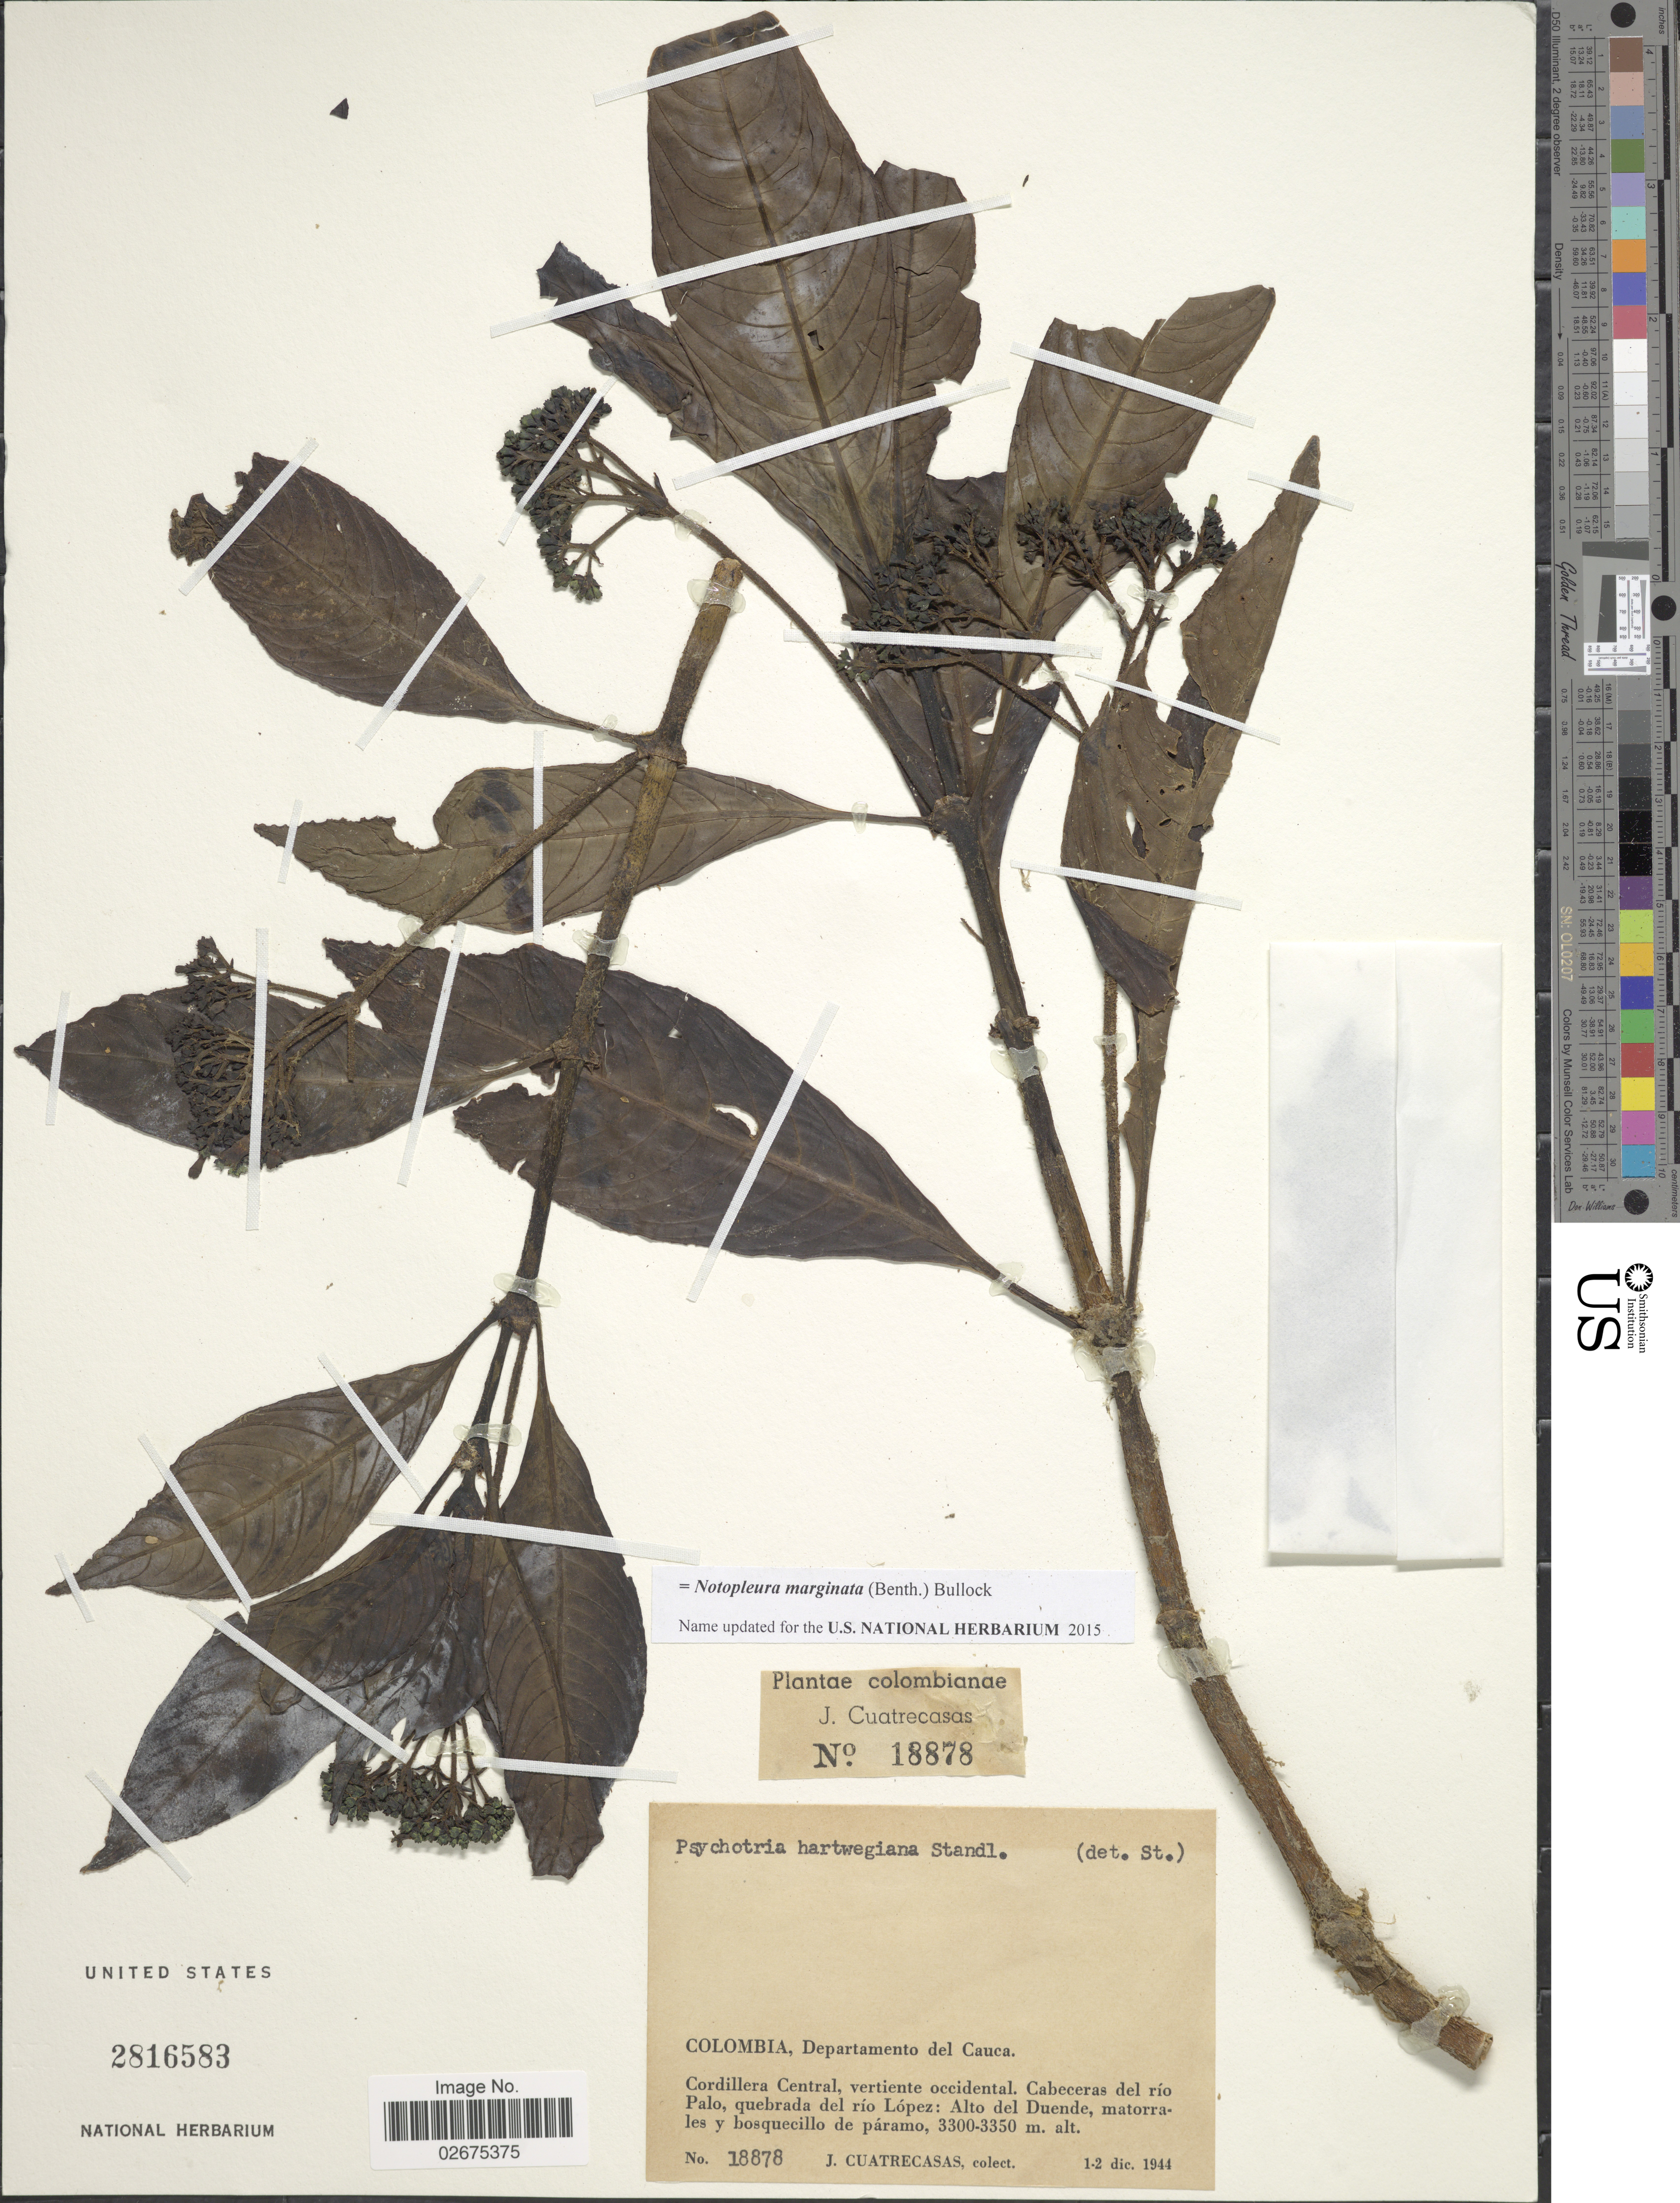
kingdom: Plantae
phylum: Tracheophyta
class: Magnoliopsida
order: Gentianales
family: Rubiaceae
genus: Notopleura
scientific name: Notopleura marginata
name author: (Benth.) Bullock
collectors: J. Cuatrecasas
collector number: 18878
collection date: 1944-12-01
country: Colombia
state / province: Cauca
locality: Departamento del Cauca, Cordillera Central, vertiente occidental. Cabeceras del río Palo, quebrada del río López; Alto del Duende, marorrales y bosquecillo de páramo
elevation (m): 3300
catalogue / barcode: US 2816583